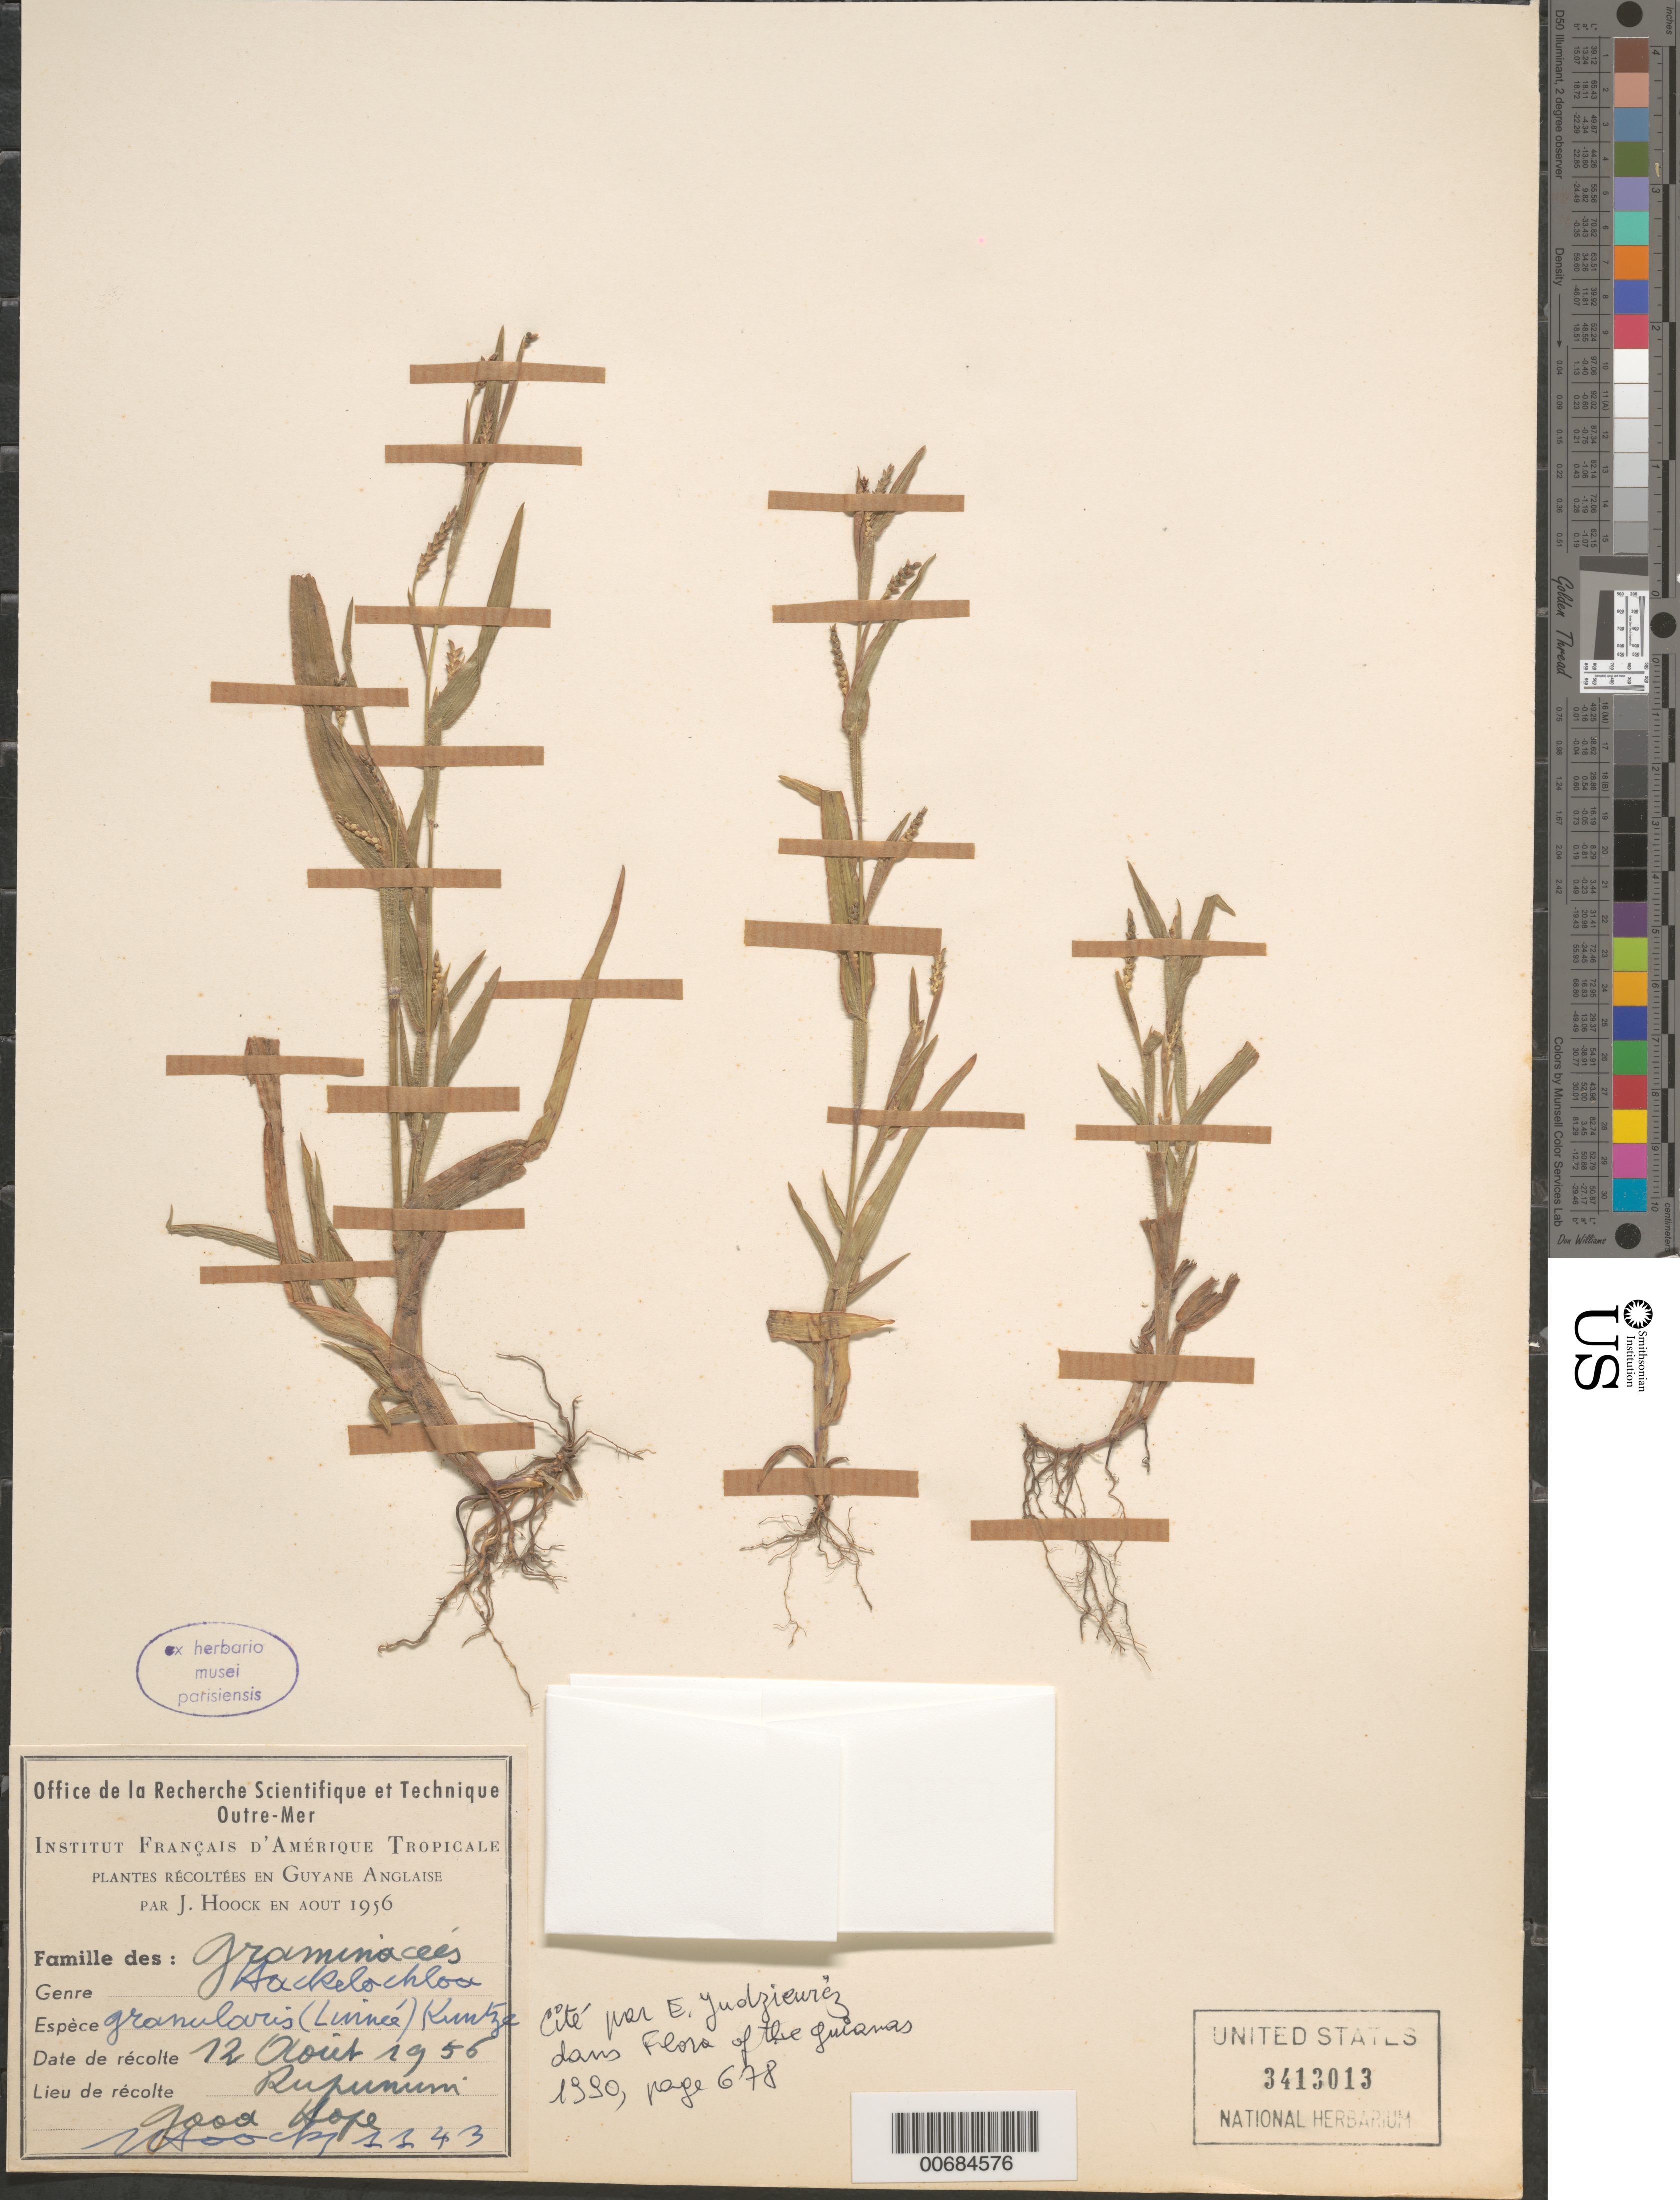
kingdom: Plantae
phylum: Tracheophyta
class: Liliopsida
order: Poales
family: Poaceae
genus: Hackelochloa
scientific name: Hackelochloa granularis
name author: (L.) Kuntze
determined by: Judziewicz, E. J.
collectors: J. Hoock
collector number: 1143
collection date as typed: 12-Aug-56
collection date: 1956-08-12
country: Guyana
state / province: U. Takutu-U. Essequibo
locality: Rupununi, Route de Good Hope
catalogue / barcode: US 3413013